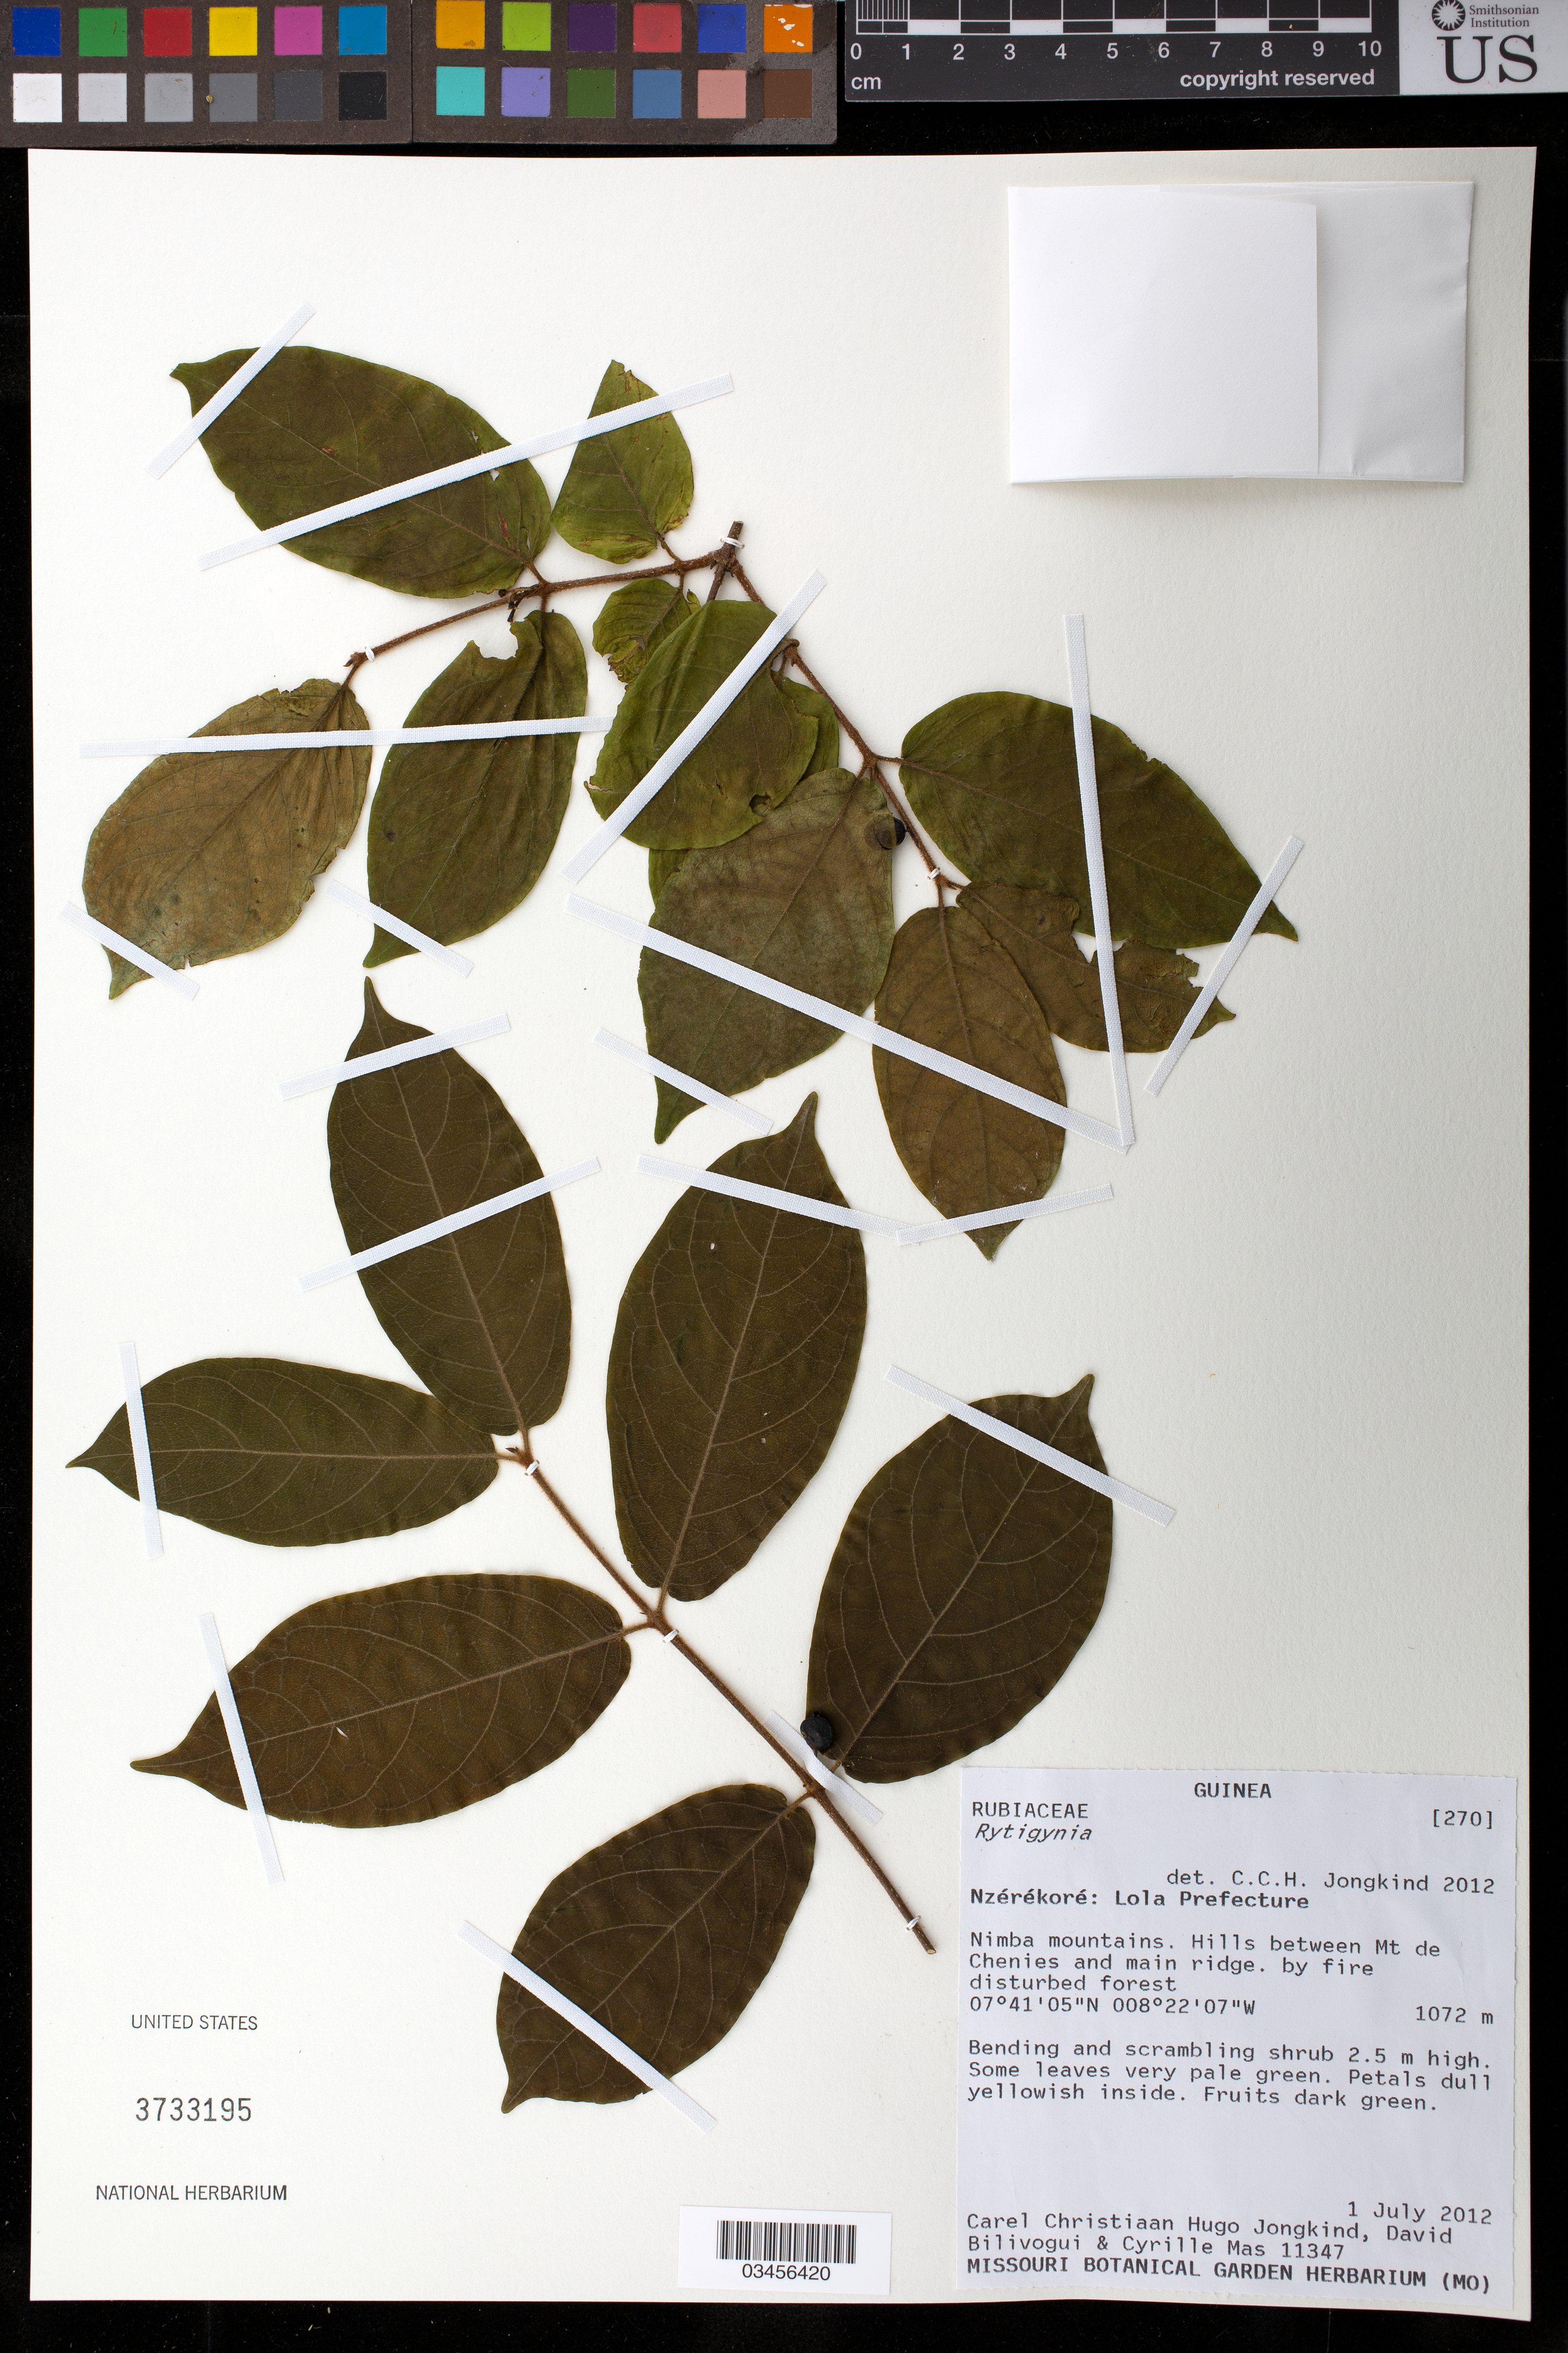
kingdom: Plantae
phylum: Tracheophyta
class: Magnoliopsida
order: Gentianales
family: Rubiaceae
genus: Rytigynia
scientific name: Rytigynia sp.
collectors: C. C. Jongkind, D. Bilivogui & C. Mas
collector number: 11347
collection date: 2012-07-01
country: Guinea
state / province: Nzérékoré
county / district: Lola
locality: Nimba mountains. Hills between Mt. de Chenies and main ridge.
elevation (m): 1072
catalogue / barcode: US 3733195